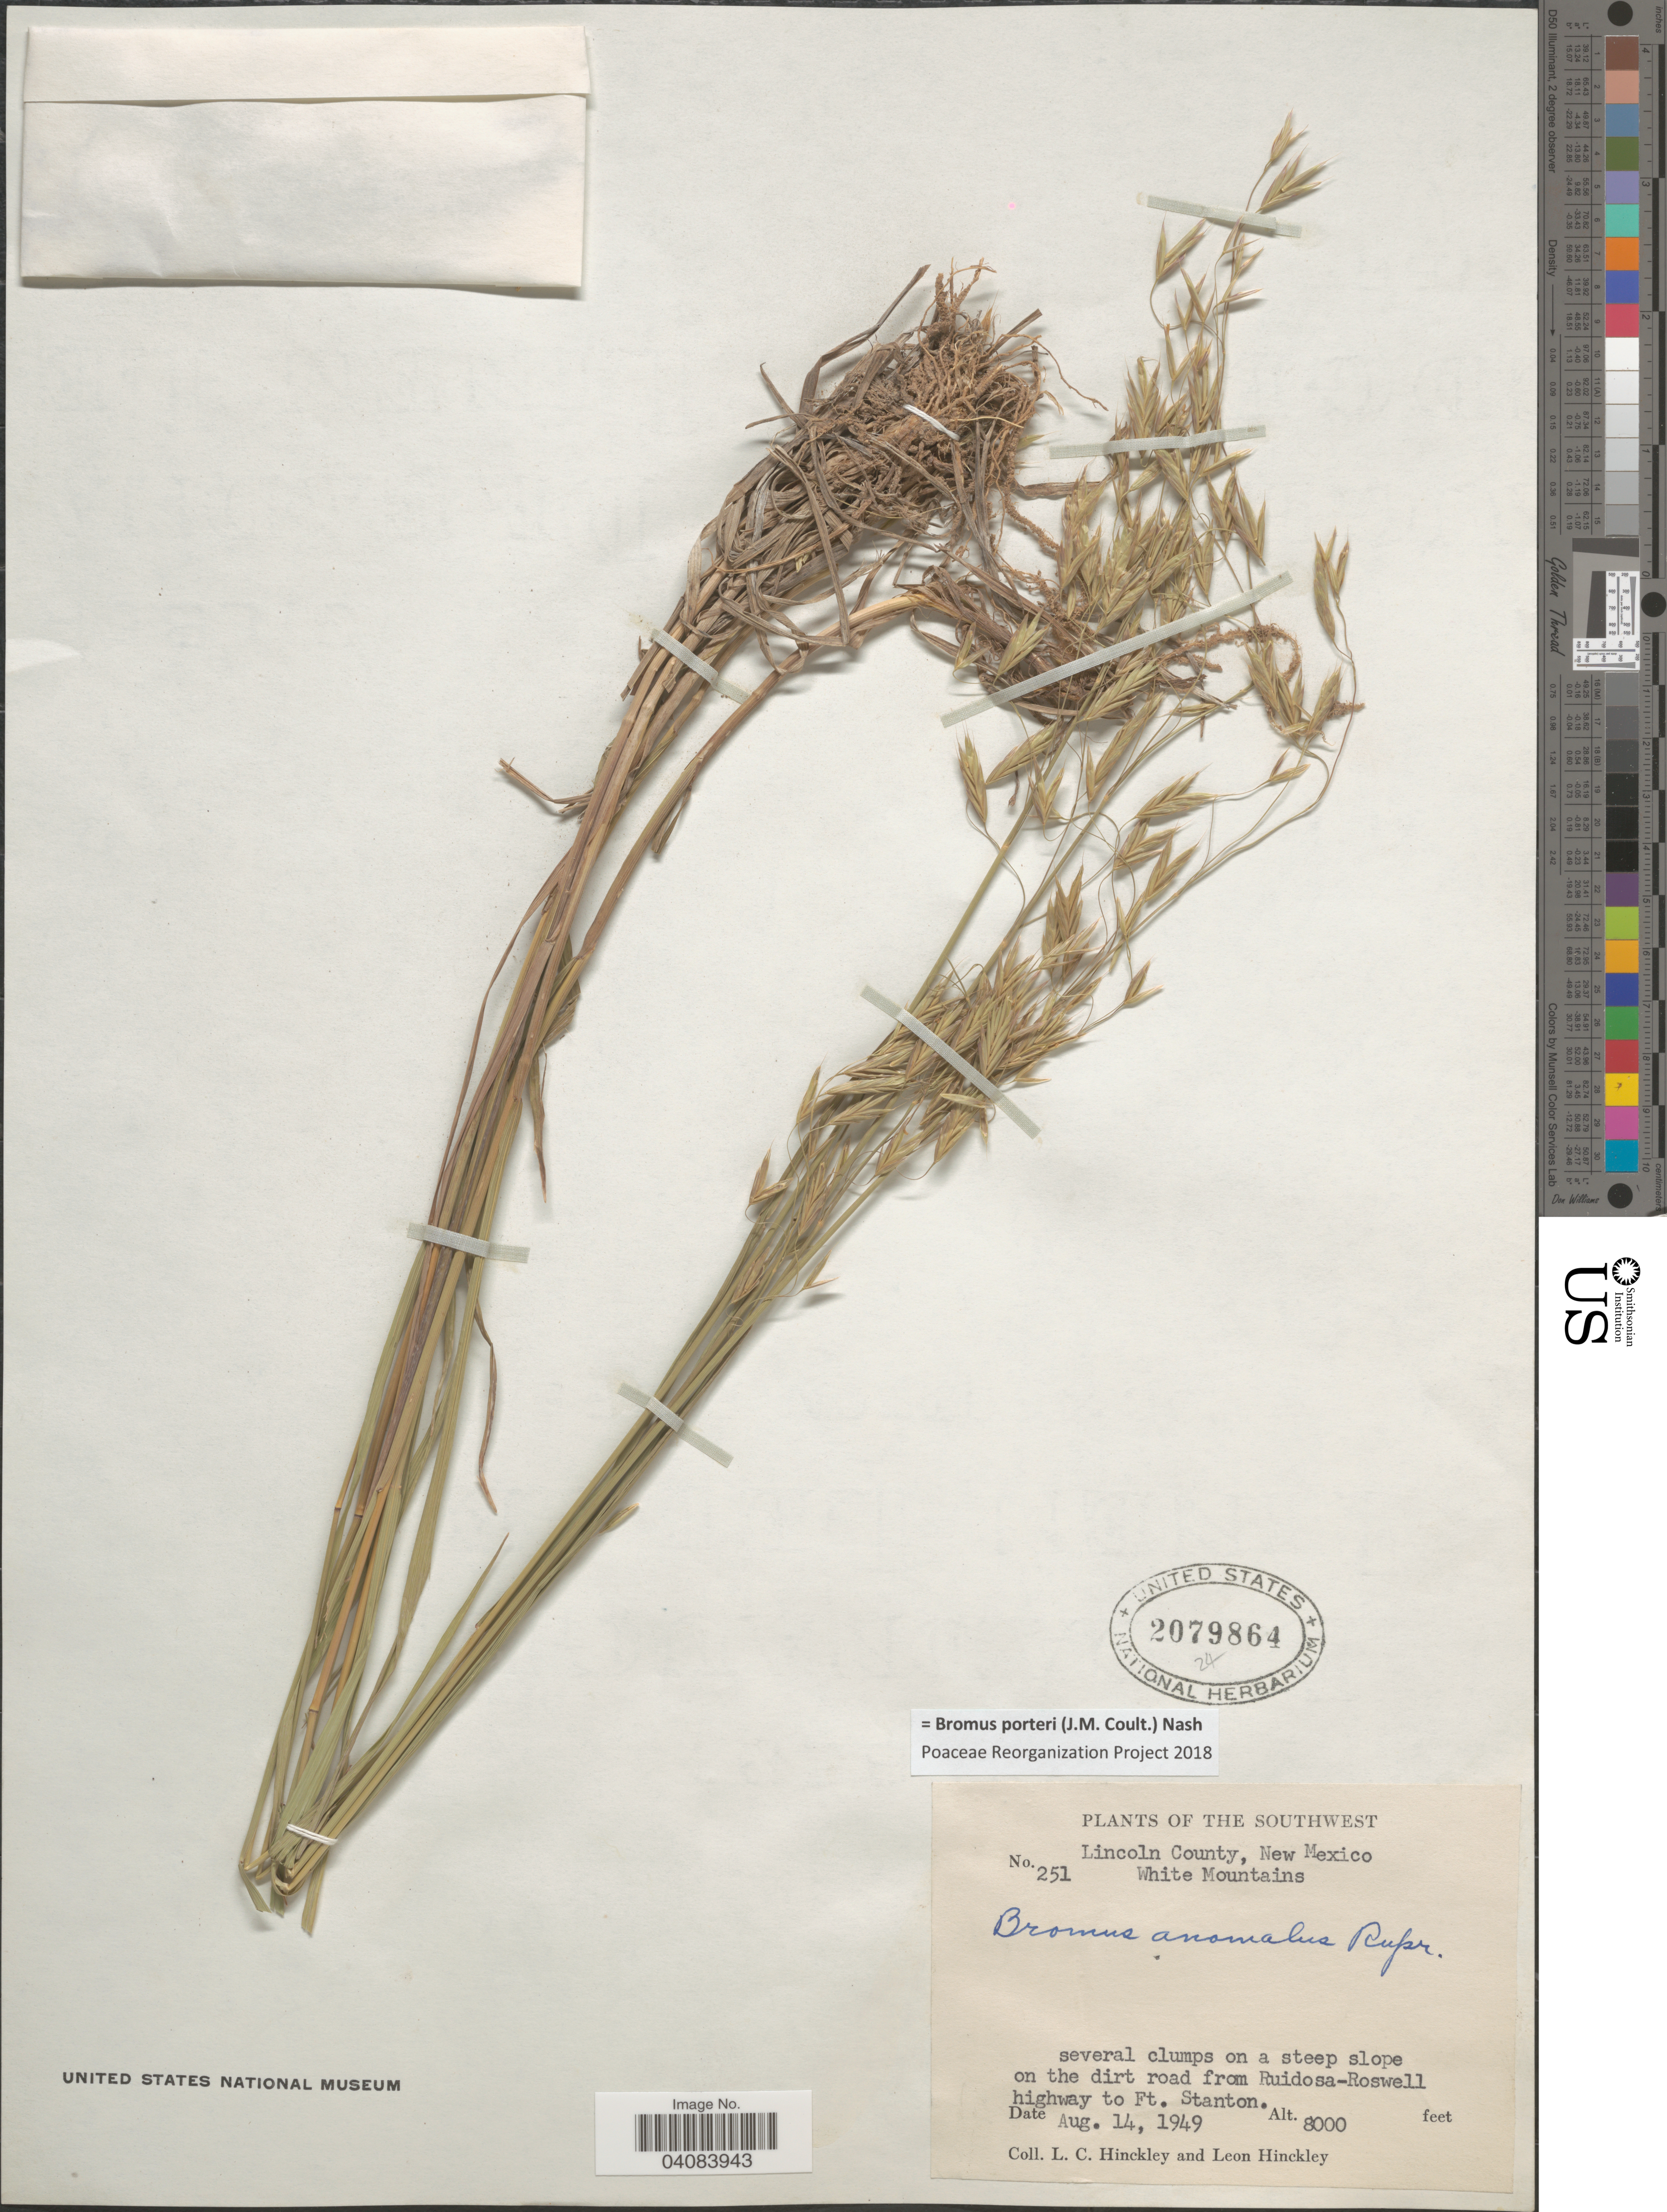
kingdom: Plantae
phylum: Tracheophyta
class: Liliopsida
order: Poales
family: Poaceae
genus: Bromus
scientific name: Bromus porteri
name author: (J.M. Coult.) Nash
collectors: L. Hinckley & L. Hinckley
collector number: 251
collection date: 1949-08-14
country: United States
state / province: New Mexico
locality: The Southwest. Lincoln County, White Mountains. Several clumps on a steep slope on the dirt road from Ruidosa-Roswell highway to Ft. Stanton.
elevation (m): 2438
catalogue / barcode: US 2079864